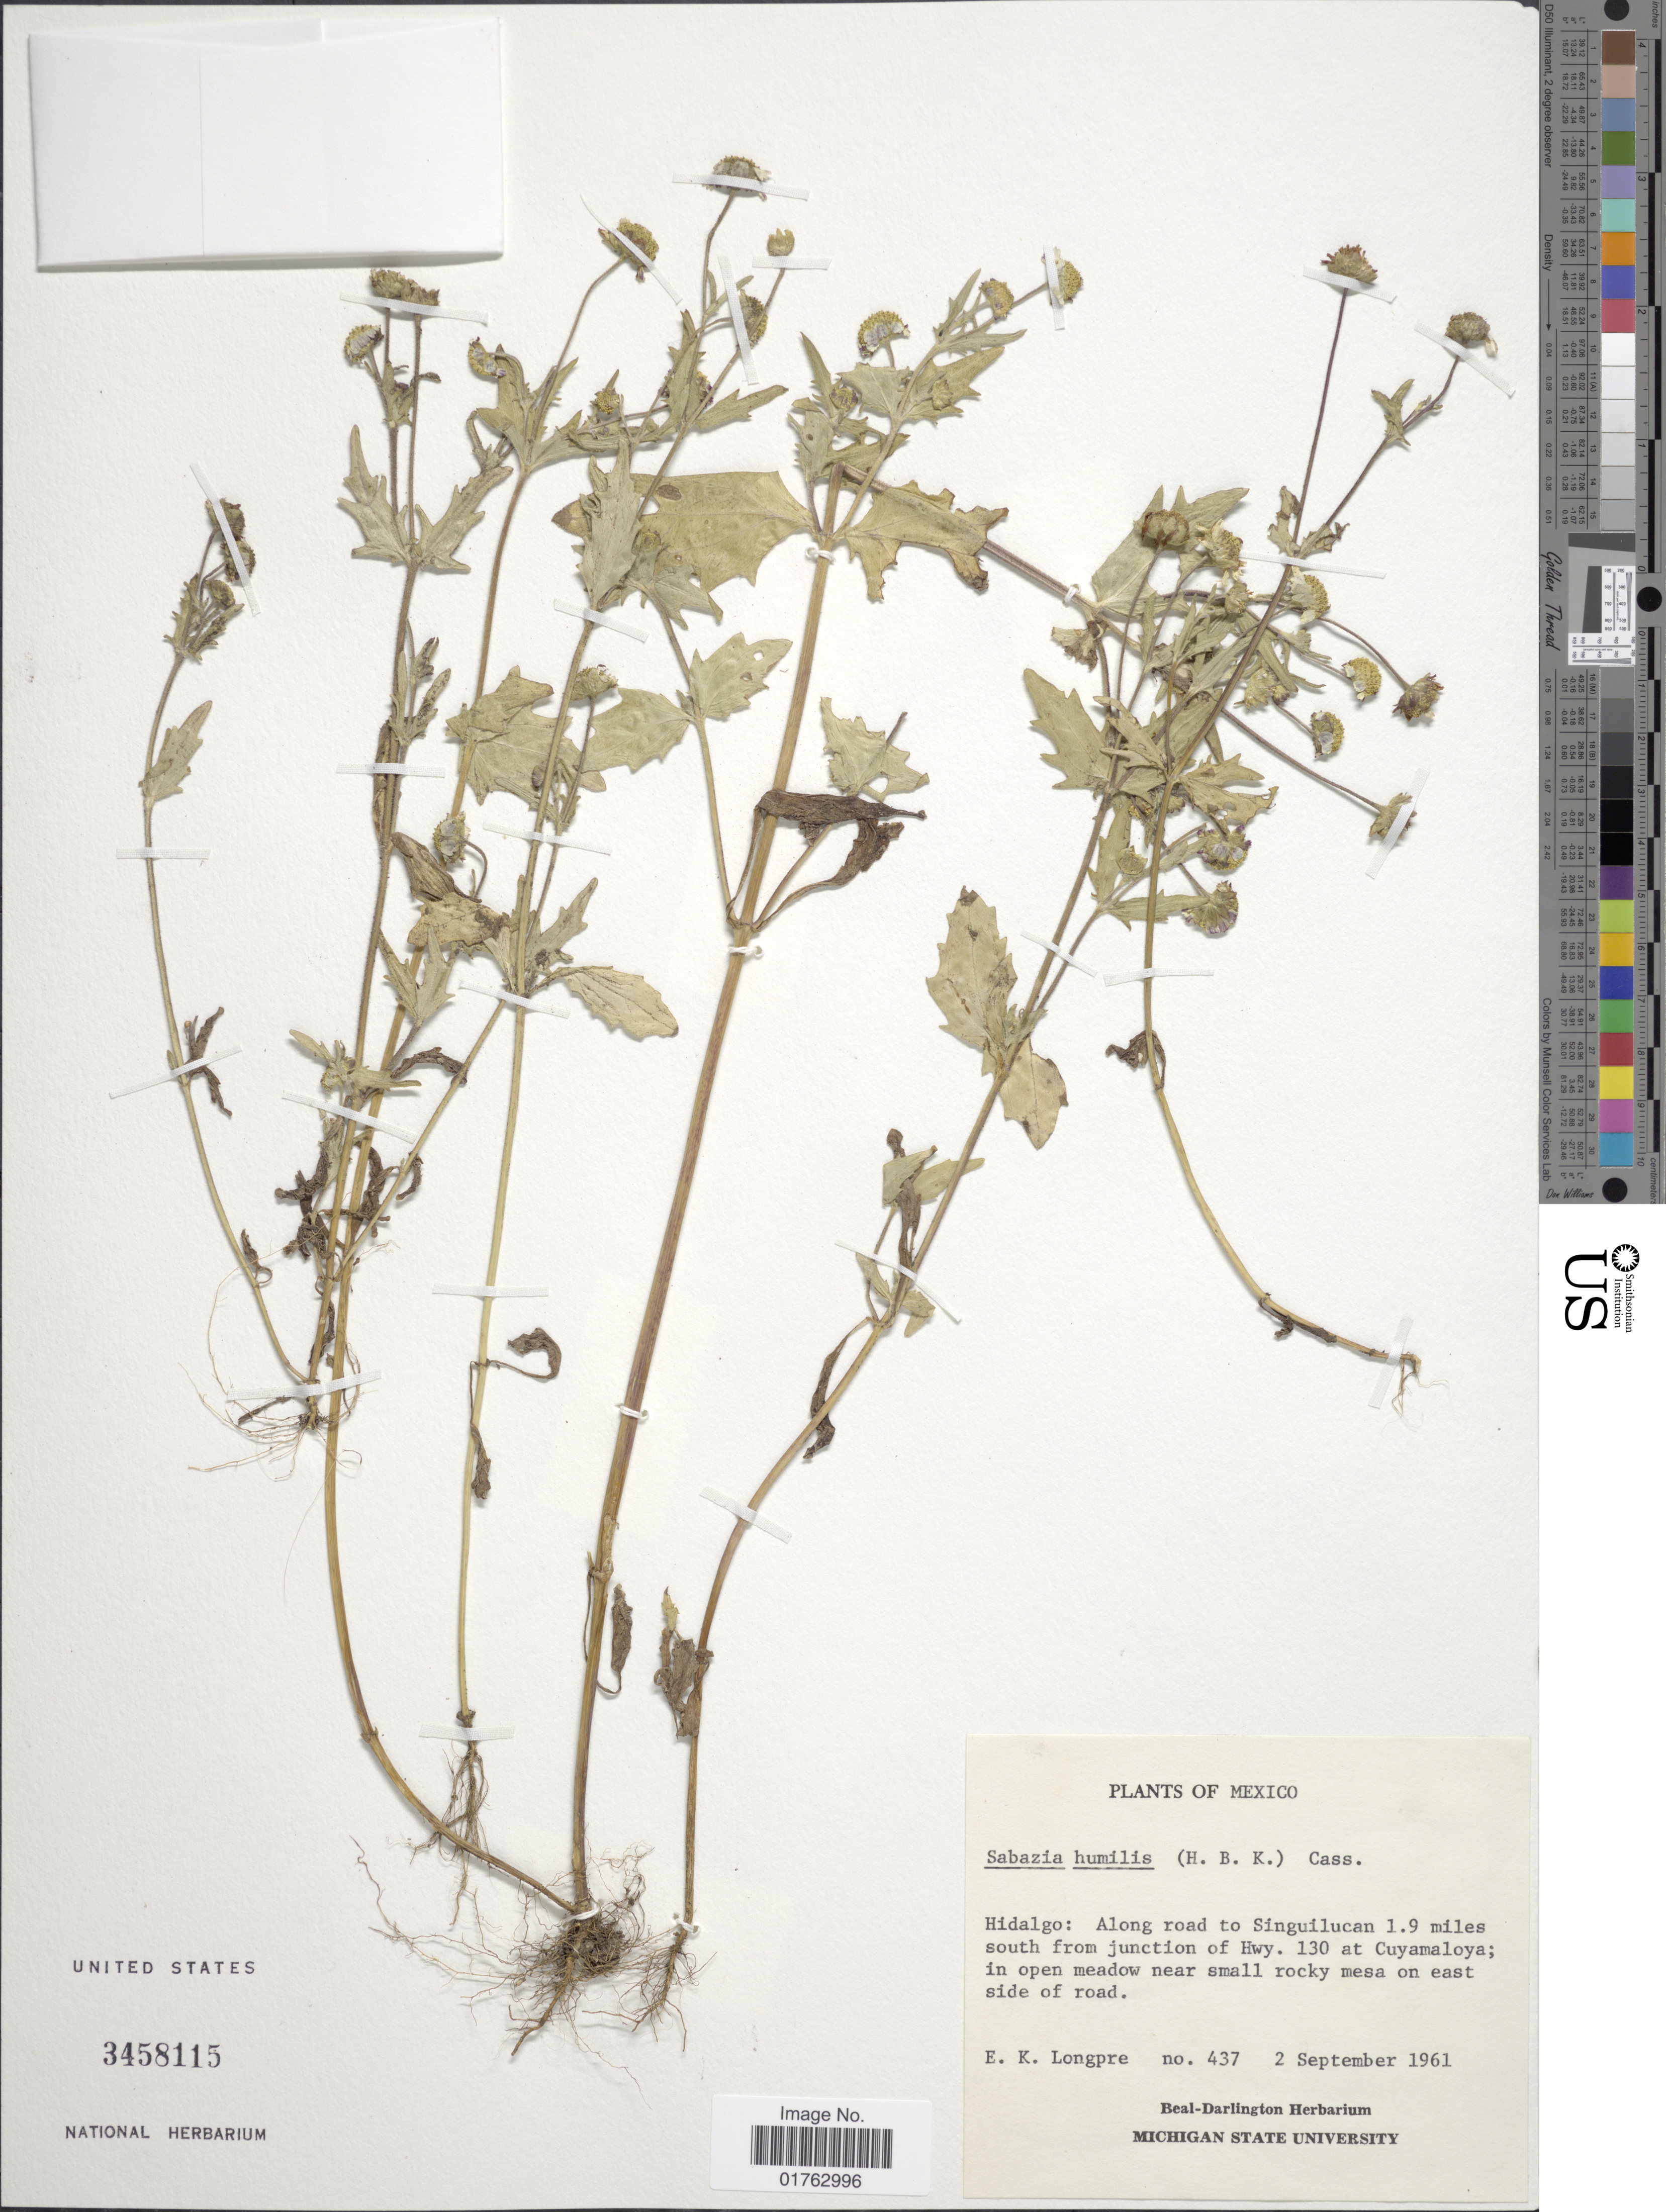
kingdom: Plantae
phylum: Tracheophyta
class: Magnoliopsida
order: Asterales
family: Asteraceae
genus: Sabazia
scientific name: Sabazia humilis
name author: (Kunth) Cass.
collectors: E. Longpre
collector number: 437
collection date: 1961-09-02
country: Mexico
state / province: Hidalgo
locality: Along road to Singuilucan 1.9 miles south from junction of Hwy. 130 at Cuyamolaya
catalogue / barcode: US 3458115